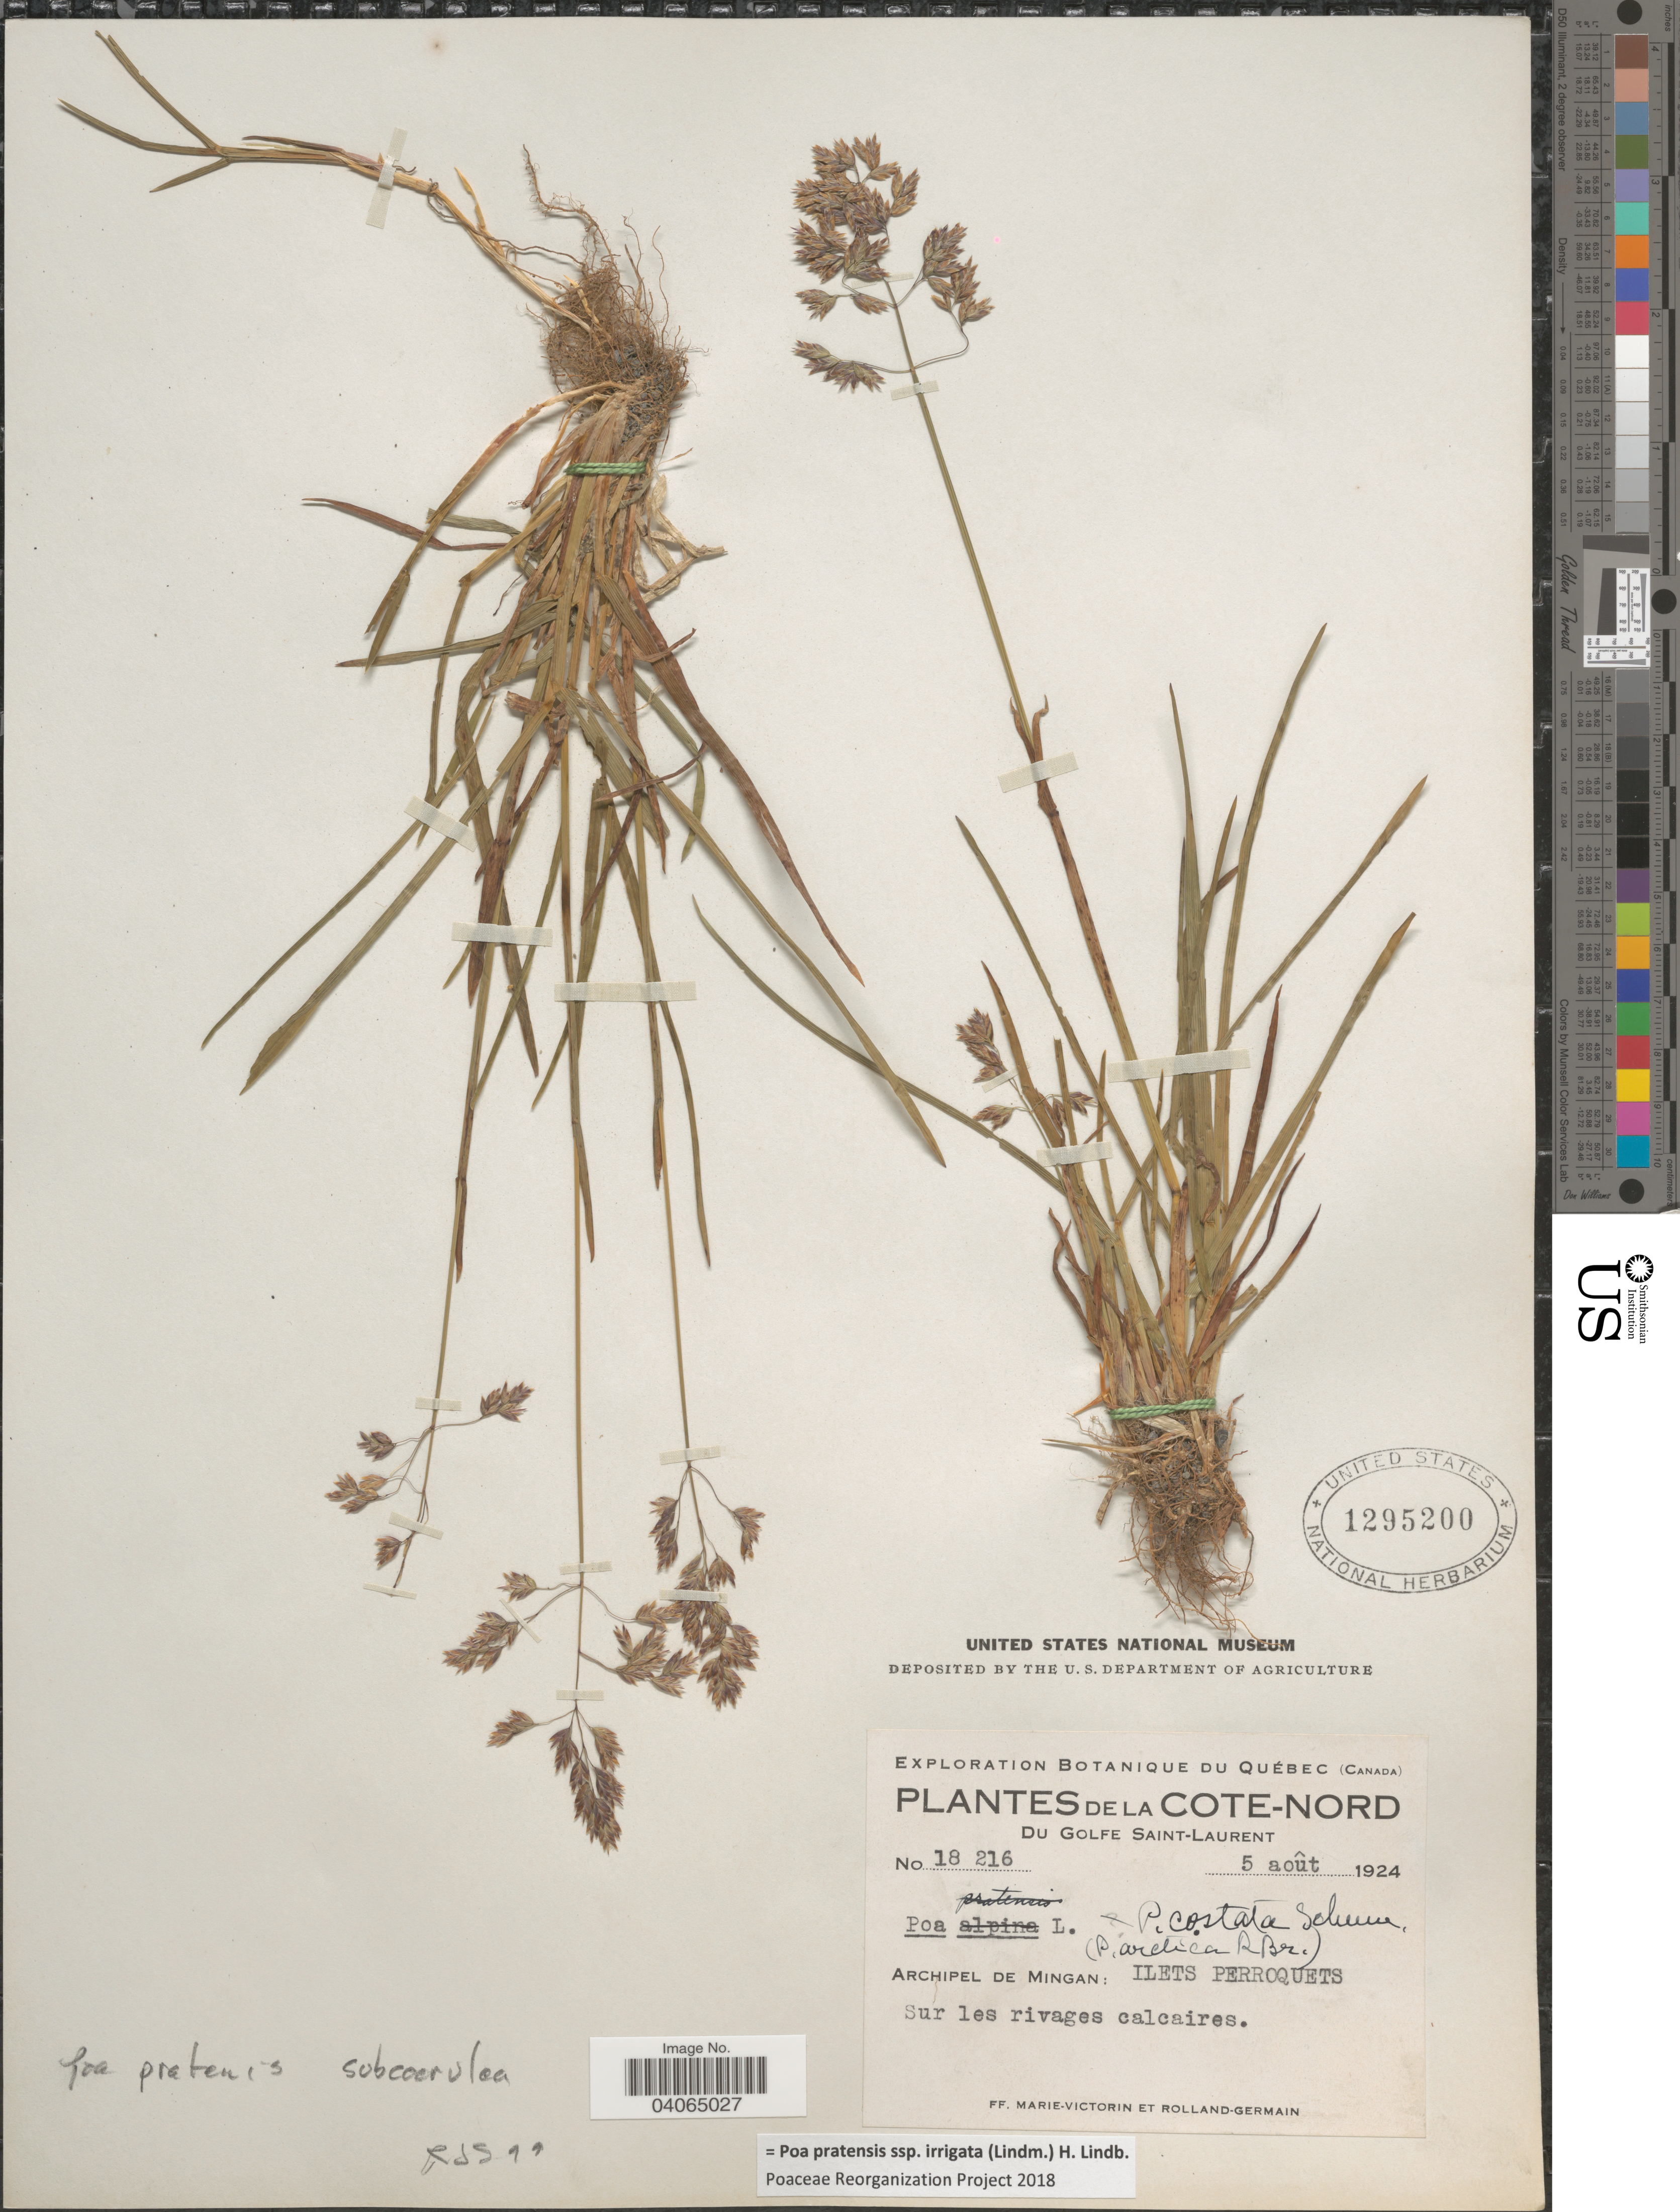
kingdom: Plantae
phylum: Tracheophyta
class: Liliopsida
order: Poales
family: Poaceae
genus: Poa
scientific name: Poa pratensis subsp. irrigata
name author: (Lindm.) H. Lindb.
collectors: F. Marie-Victorin & Rolland-Germain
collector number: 18216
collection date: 1924-08-05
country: Canada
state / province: Quebec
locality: Exploration Botanique du Québec (Canada). La Cote-Nord du Golfe Saint-Laurent. Archipel de Mingan: Ilets Perroquets. Sur les rivages calcaires.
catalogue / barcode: US 1295200